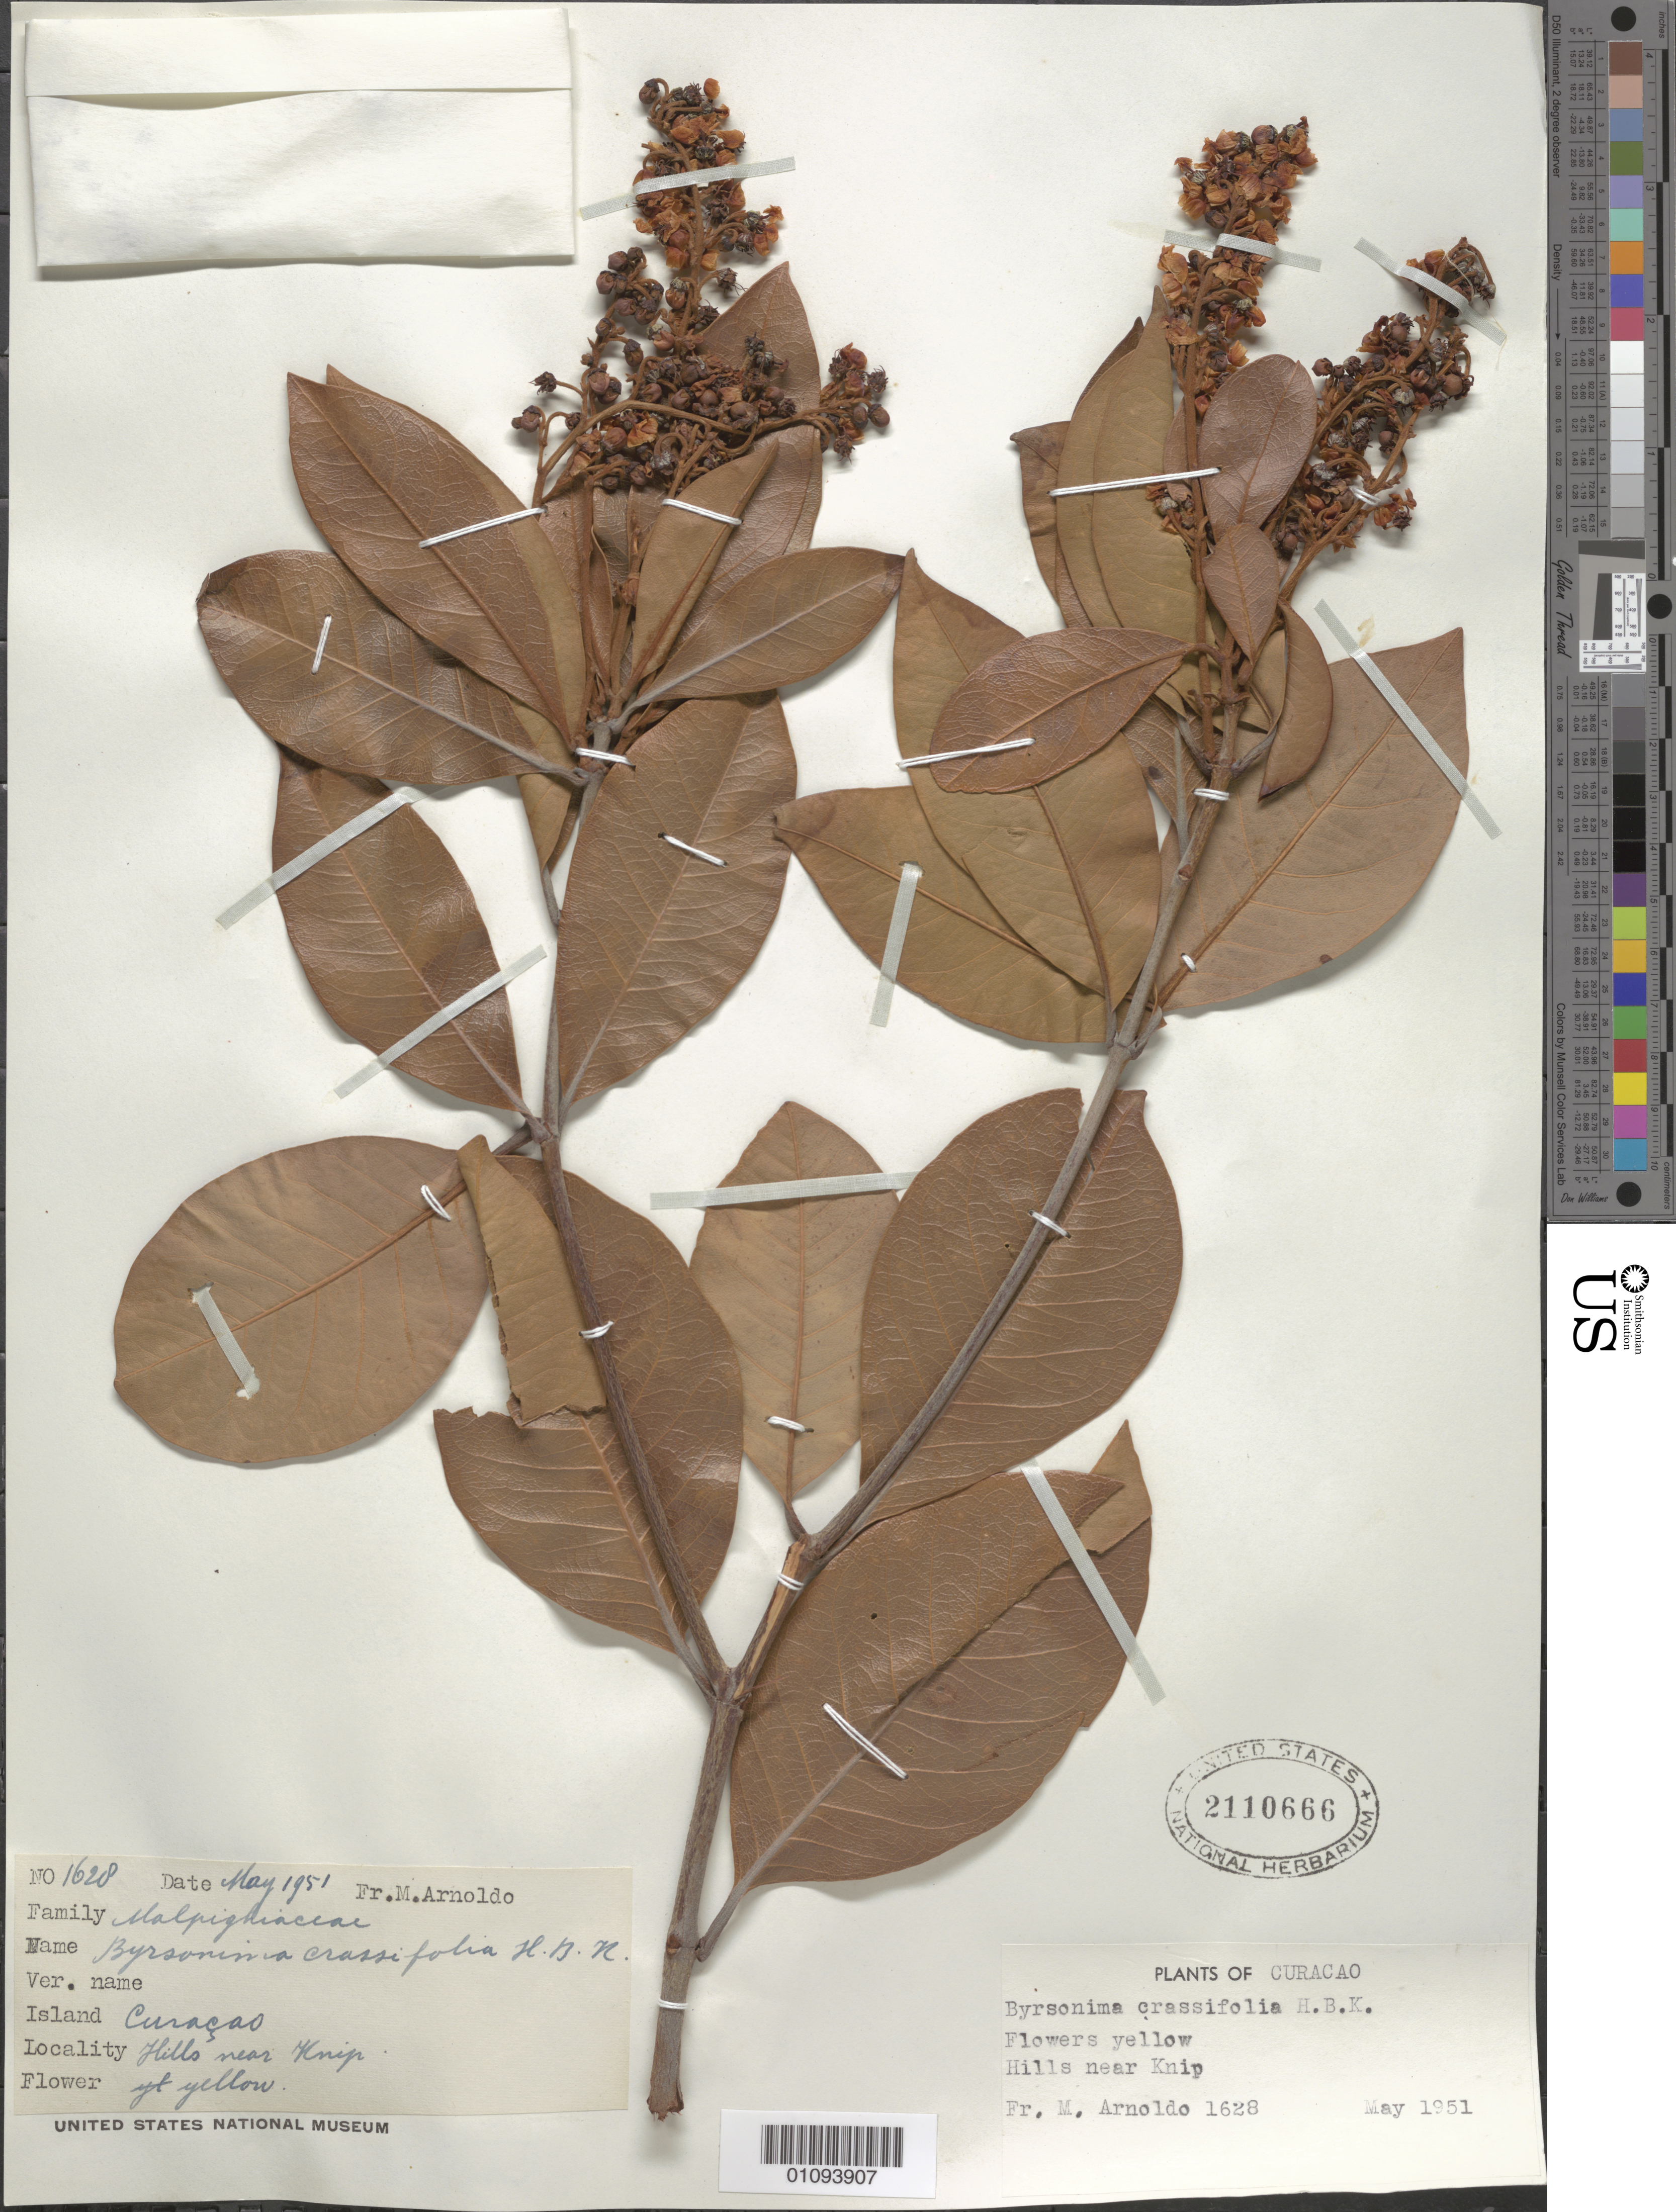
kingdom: Plantae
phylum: Tracheophyta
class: Magnoliopsida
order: Malpighiales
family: Malpighiaceae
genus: Byrsonima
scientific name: Byrsonima crassifolia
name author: (L.) Kunth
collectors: N. Arnoldo-Broeders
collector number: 1628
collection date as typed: May 1951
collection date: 1951-05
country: Curaçao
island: Curaçao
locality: Near Knip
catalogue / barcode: US 2110666